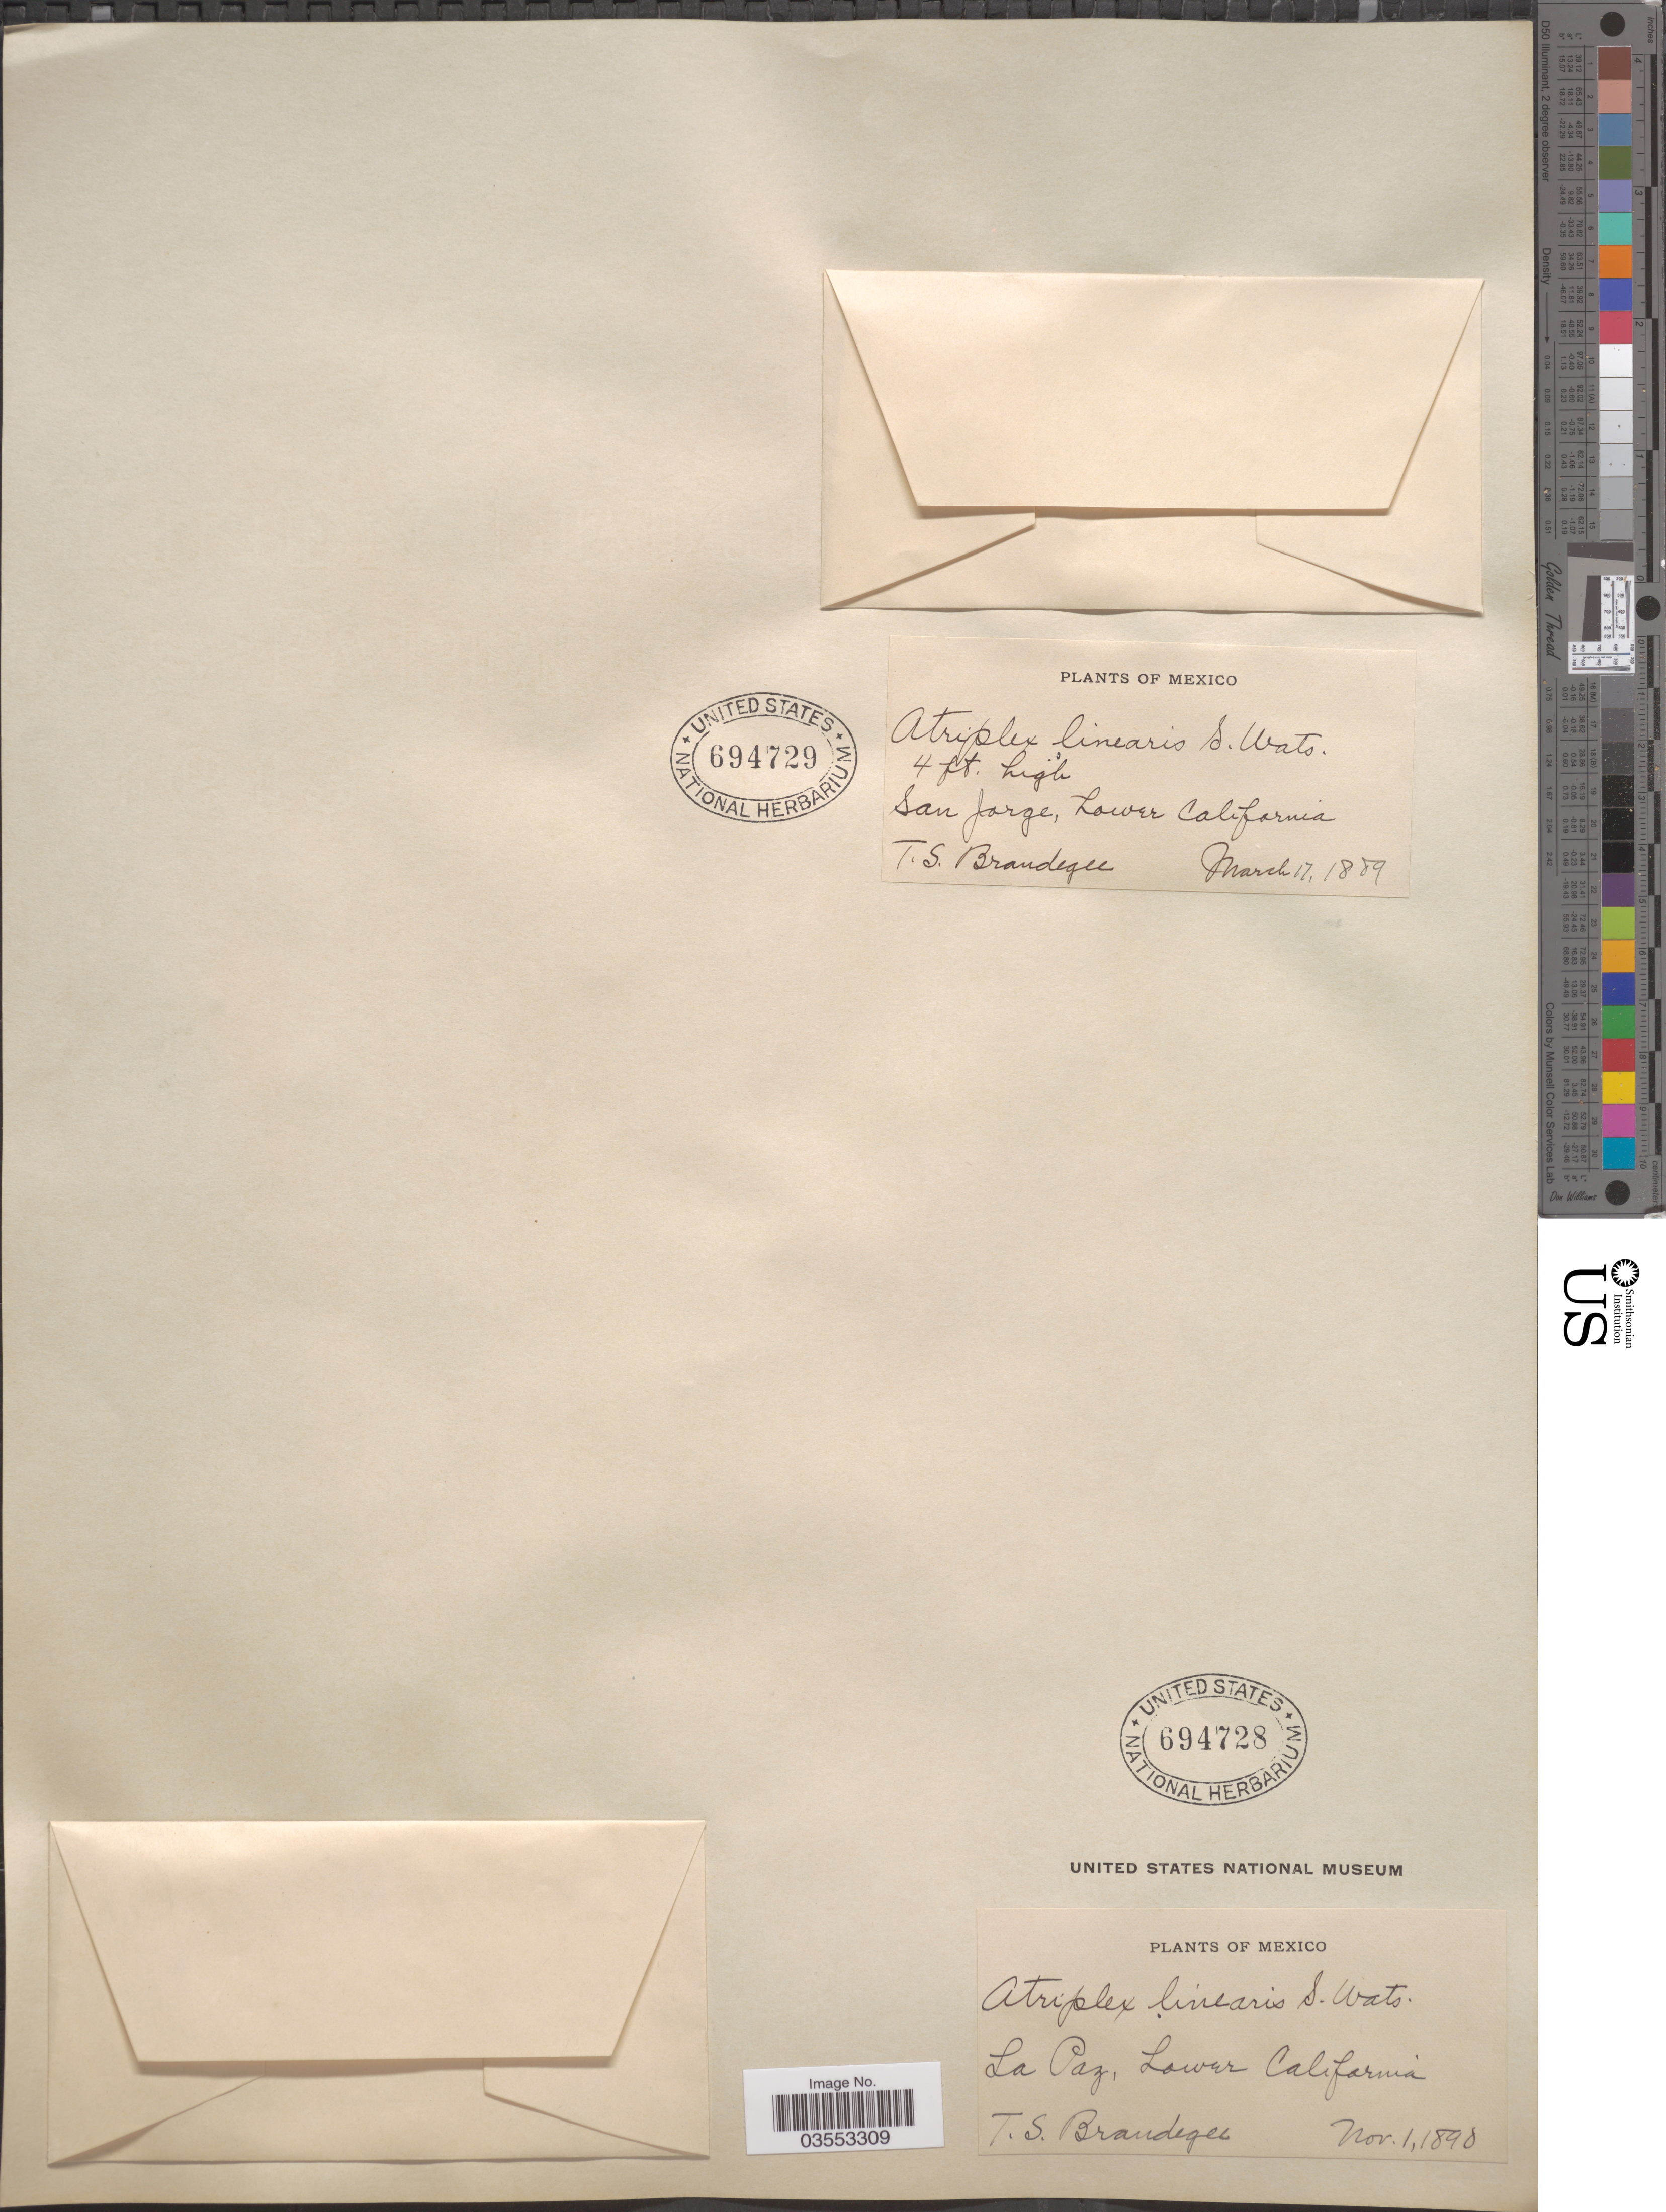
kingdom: Plantae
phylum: Tracheophyta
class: Magnoliopsida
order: Caryophyllales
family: Amaranthaceae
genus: Atriplex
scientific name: Atriplex linearis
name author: S. Watson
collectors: T. S. Brandegee (herbarium)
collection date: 1889-03-17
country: Mexico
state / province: Baja California Norte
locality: San Jorge, Lower California.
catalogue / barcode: US 694729-2